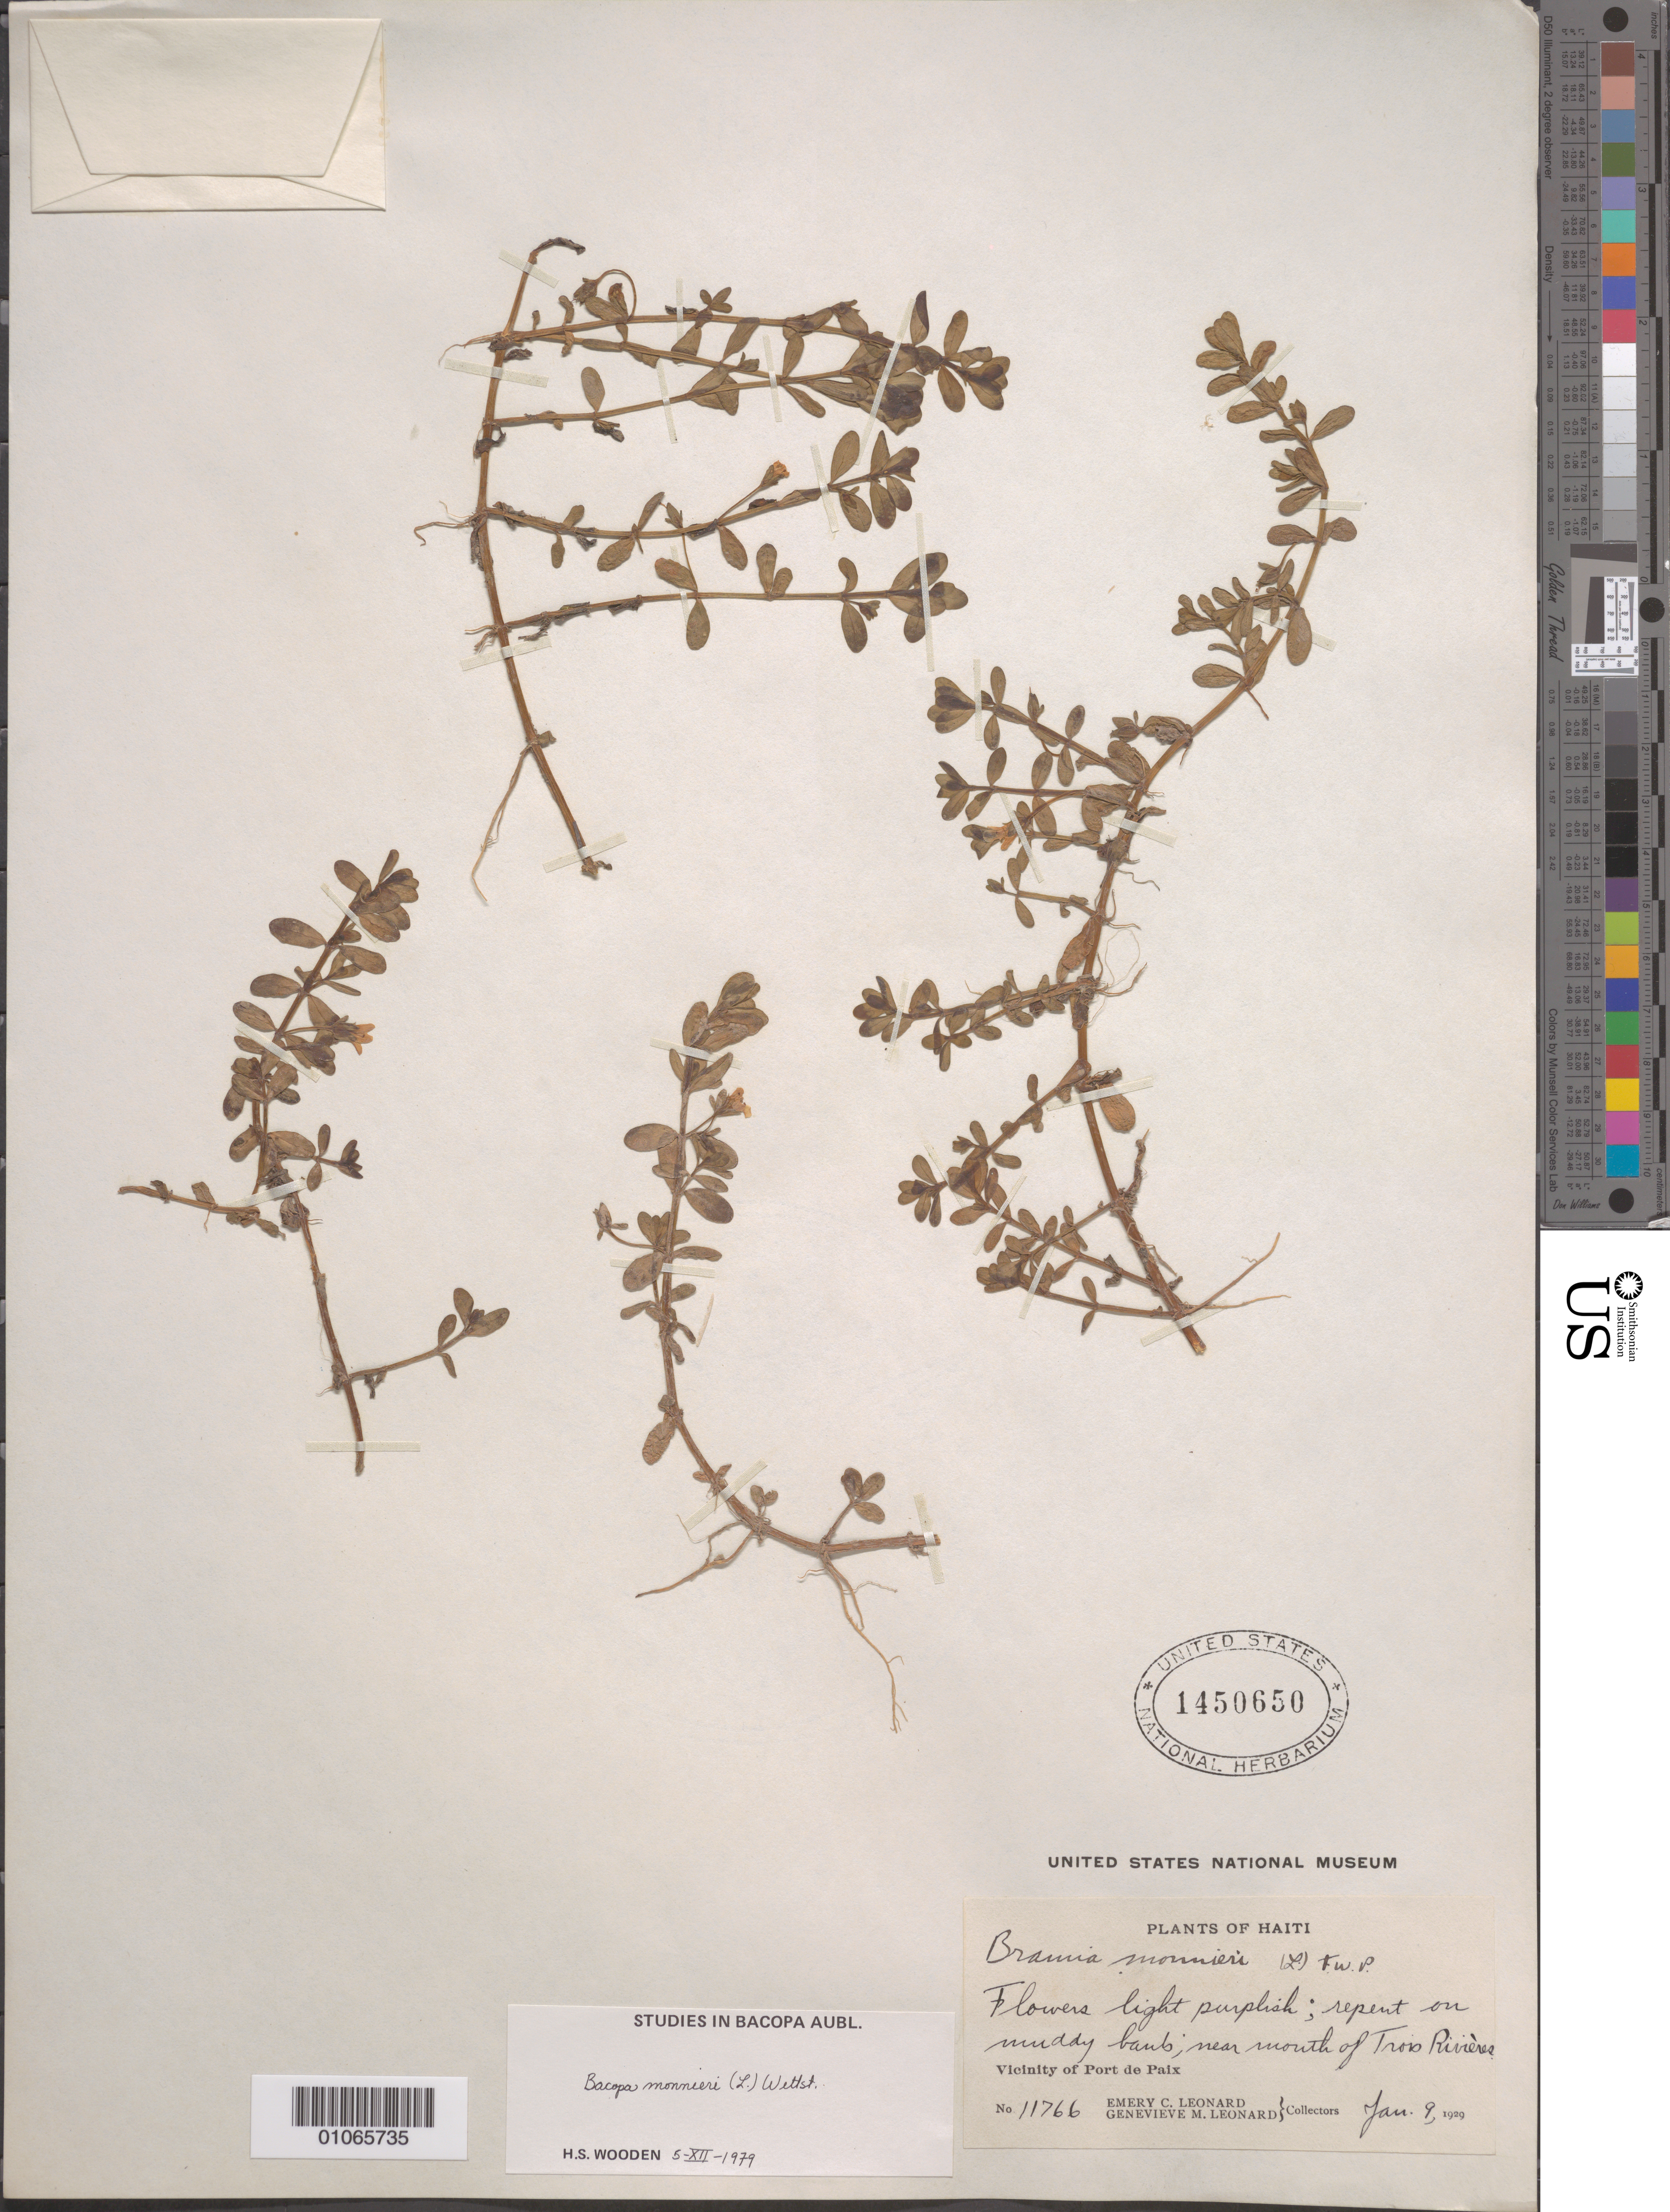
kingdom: Plantae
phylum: Tracheophyta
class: Magnoliopsida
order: Lamiales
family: Plantaginaceae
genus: Bacopa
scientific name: Bacopa monnieri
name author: (L.) Wettst.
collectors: E. C. Leonard & G. M. Leonard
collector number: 11766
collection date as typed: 09 Jan 1909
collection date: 1909-01-09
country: Haiti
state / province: Nord-Est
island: Hispaniola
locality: Vicinity of Port de Paix. Near mouth of Trois Rivieres.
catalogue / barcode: US 1450650